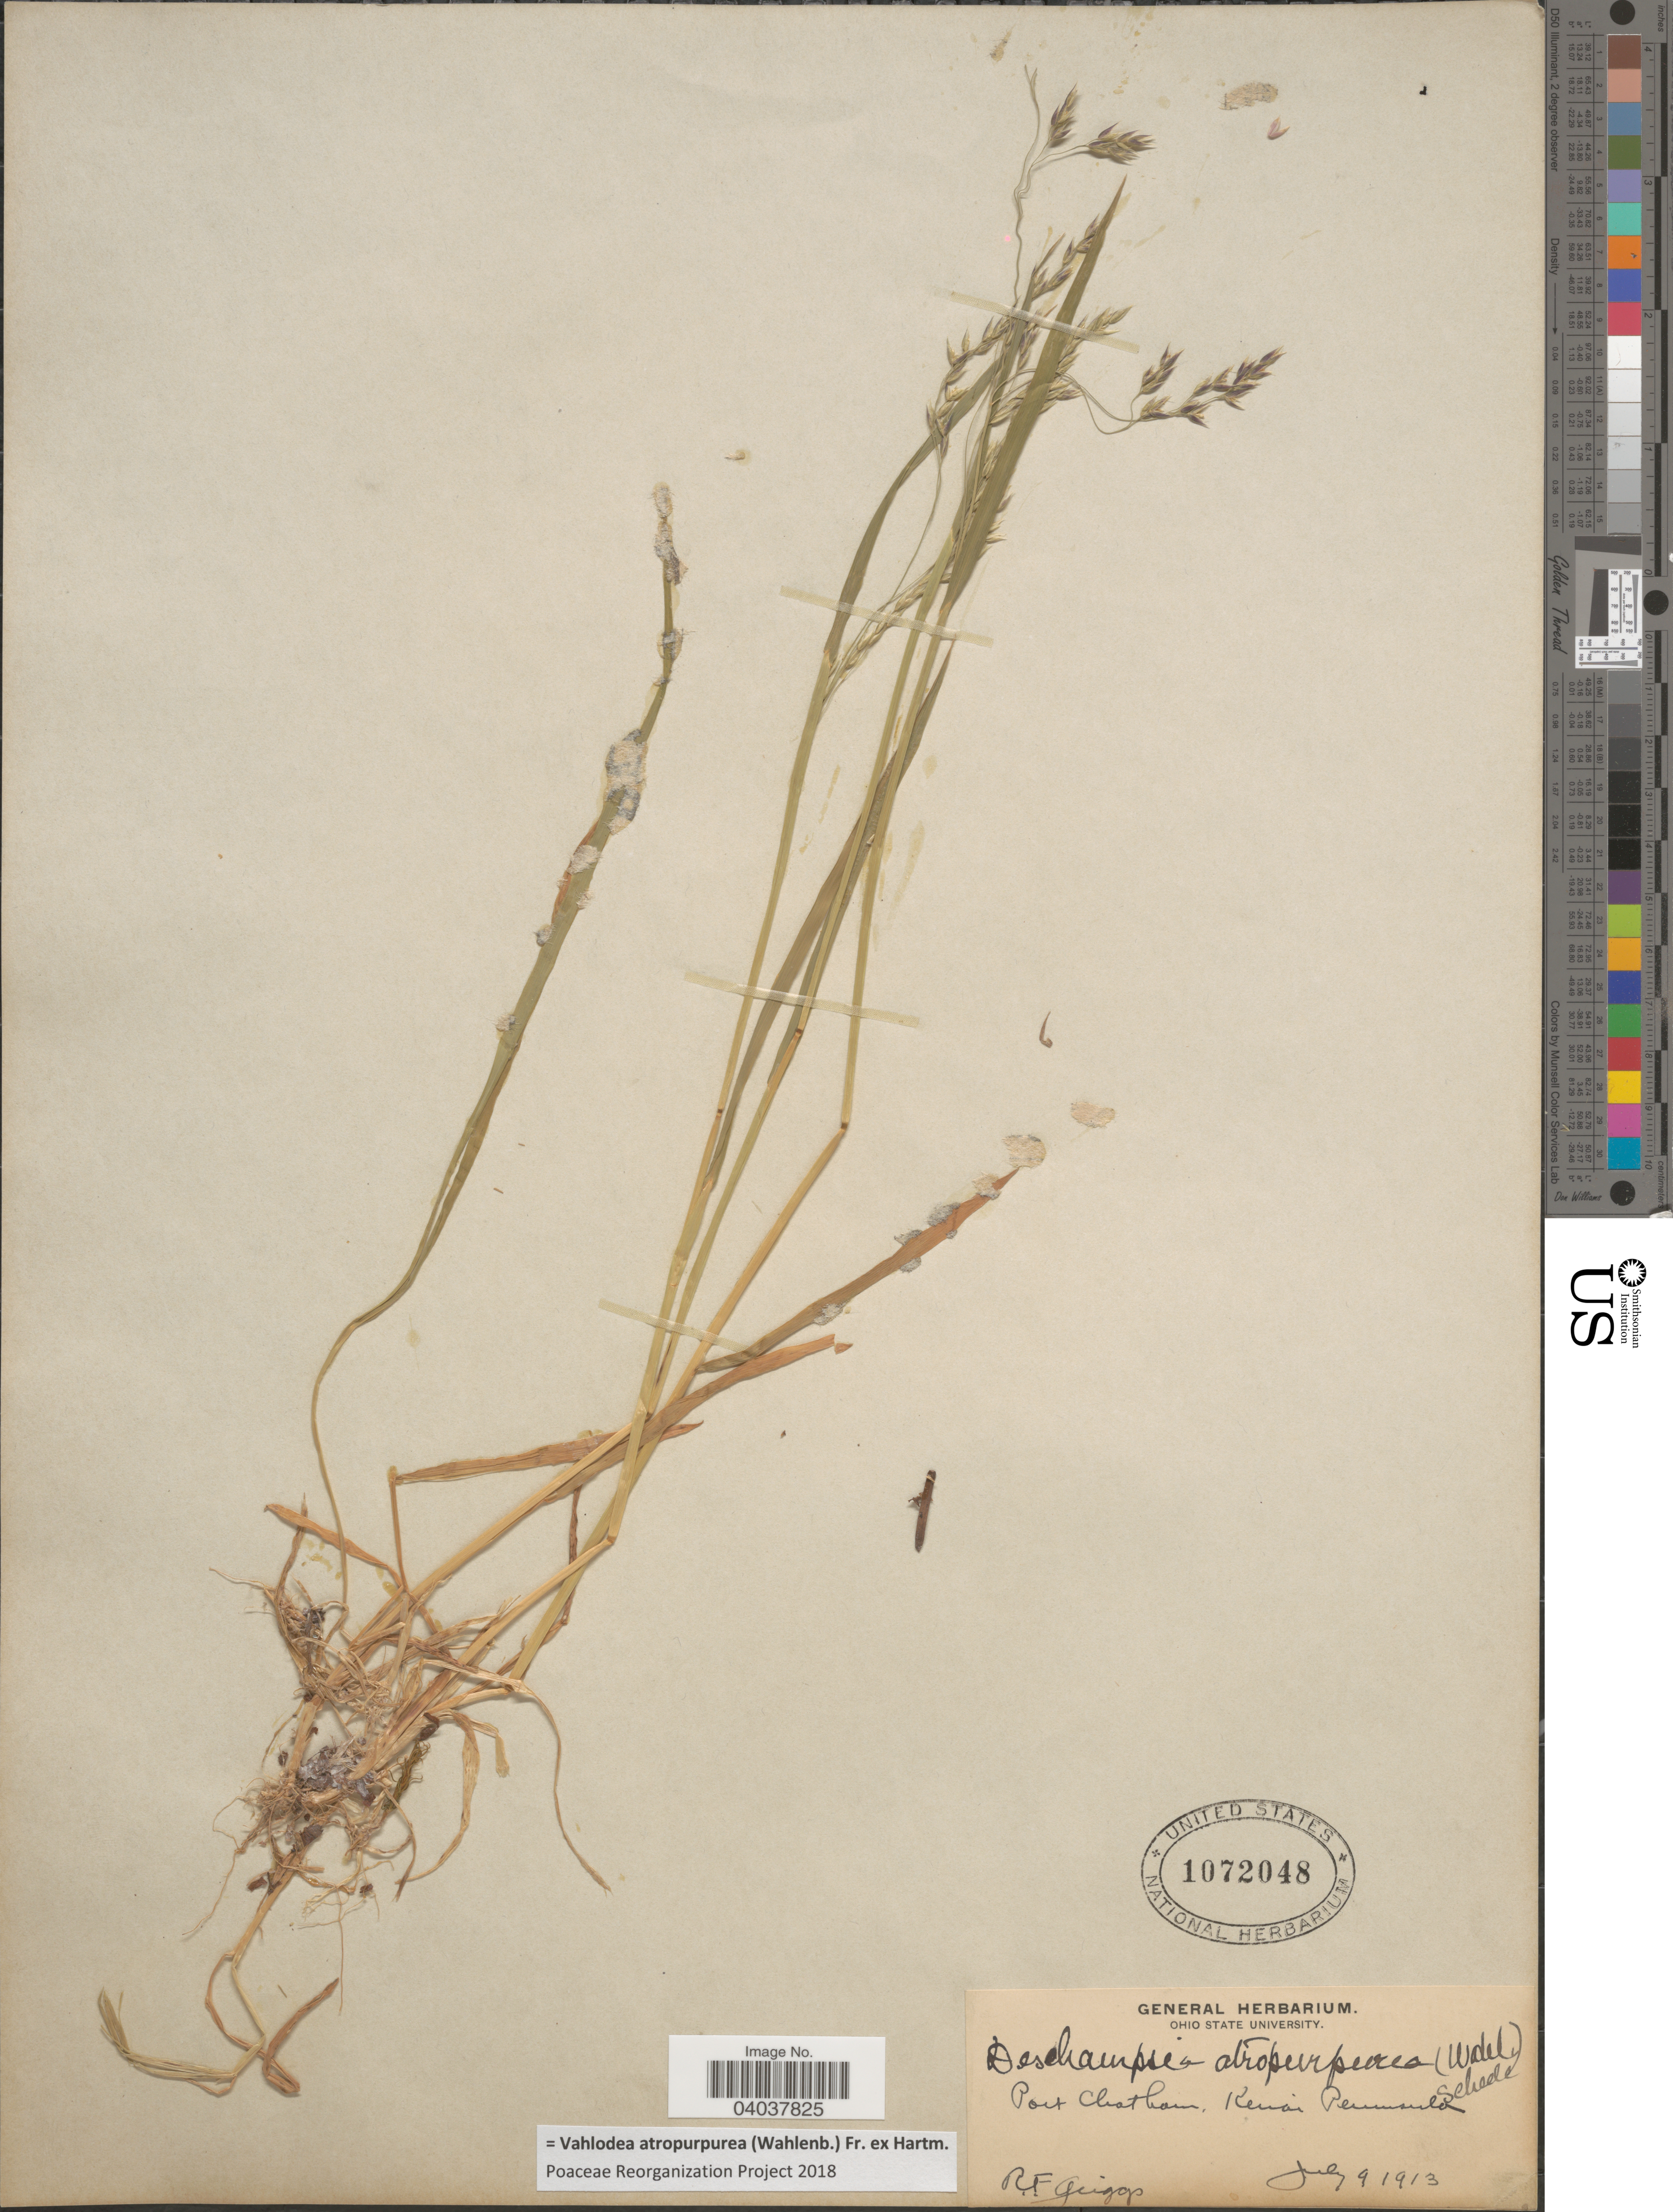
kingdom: Plantae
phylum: Tracheophyta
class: Liliopsida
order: Poales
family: Poaceae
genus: Vahlodea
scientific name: Vahlodea atropurpurea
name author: (Wahlenb.) Fr. ex Hartm.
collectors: R. F. Griggs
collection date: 1913-07-09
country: United States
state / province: Alaska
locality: Port Chatham, Kenai Peninsula.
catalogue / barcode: US 1072048